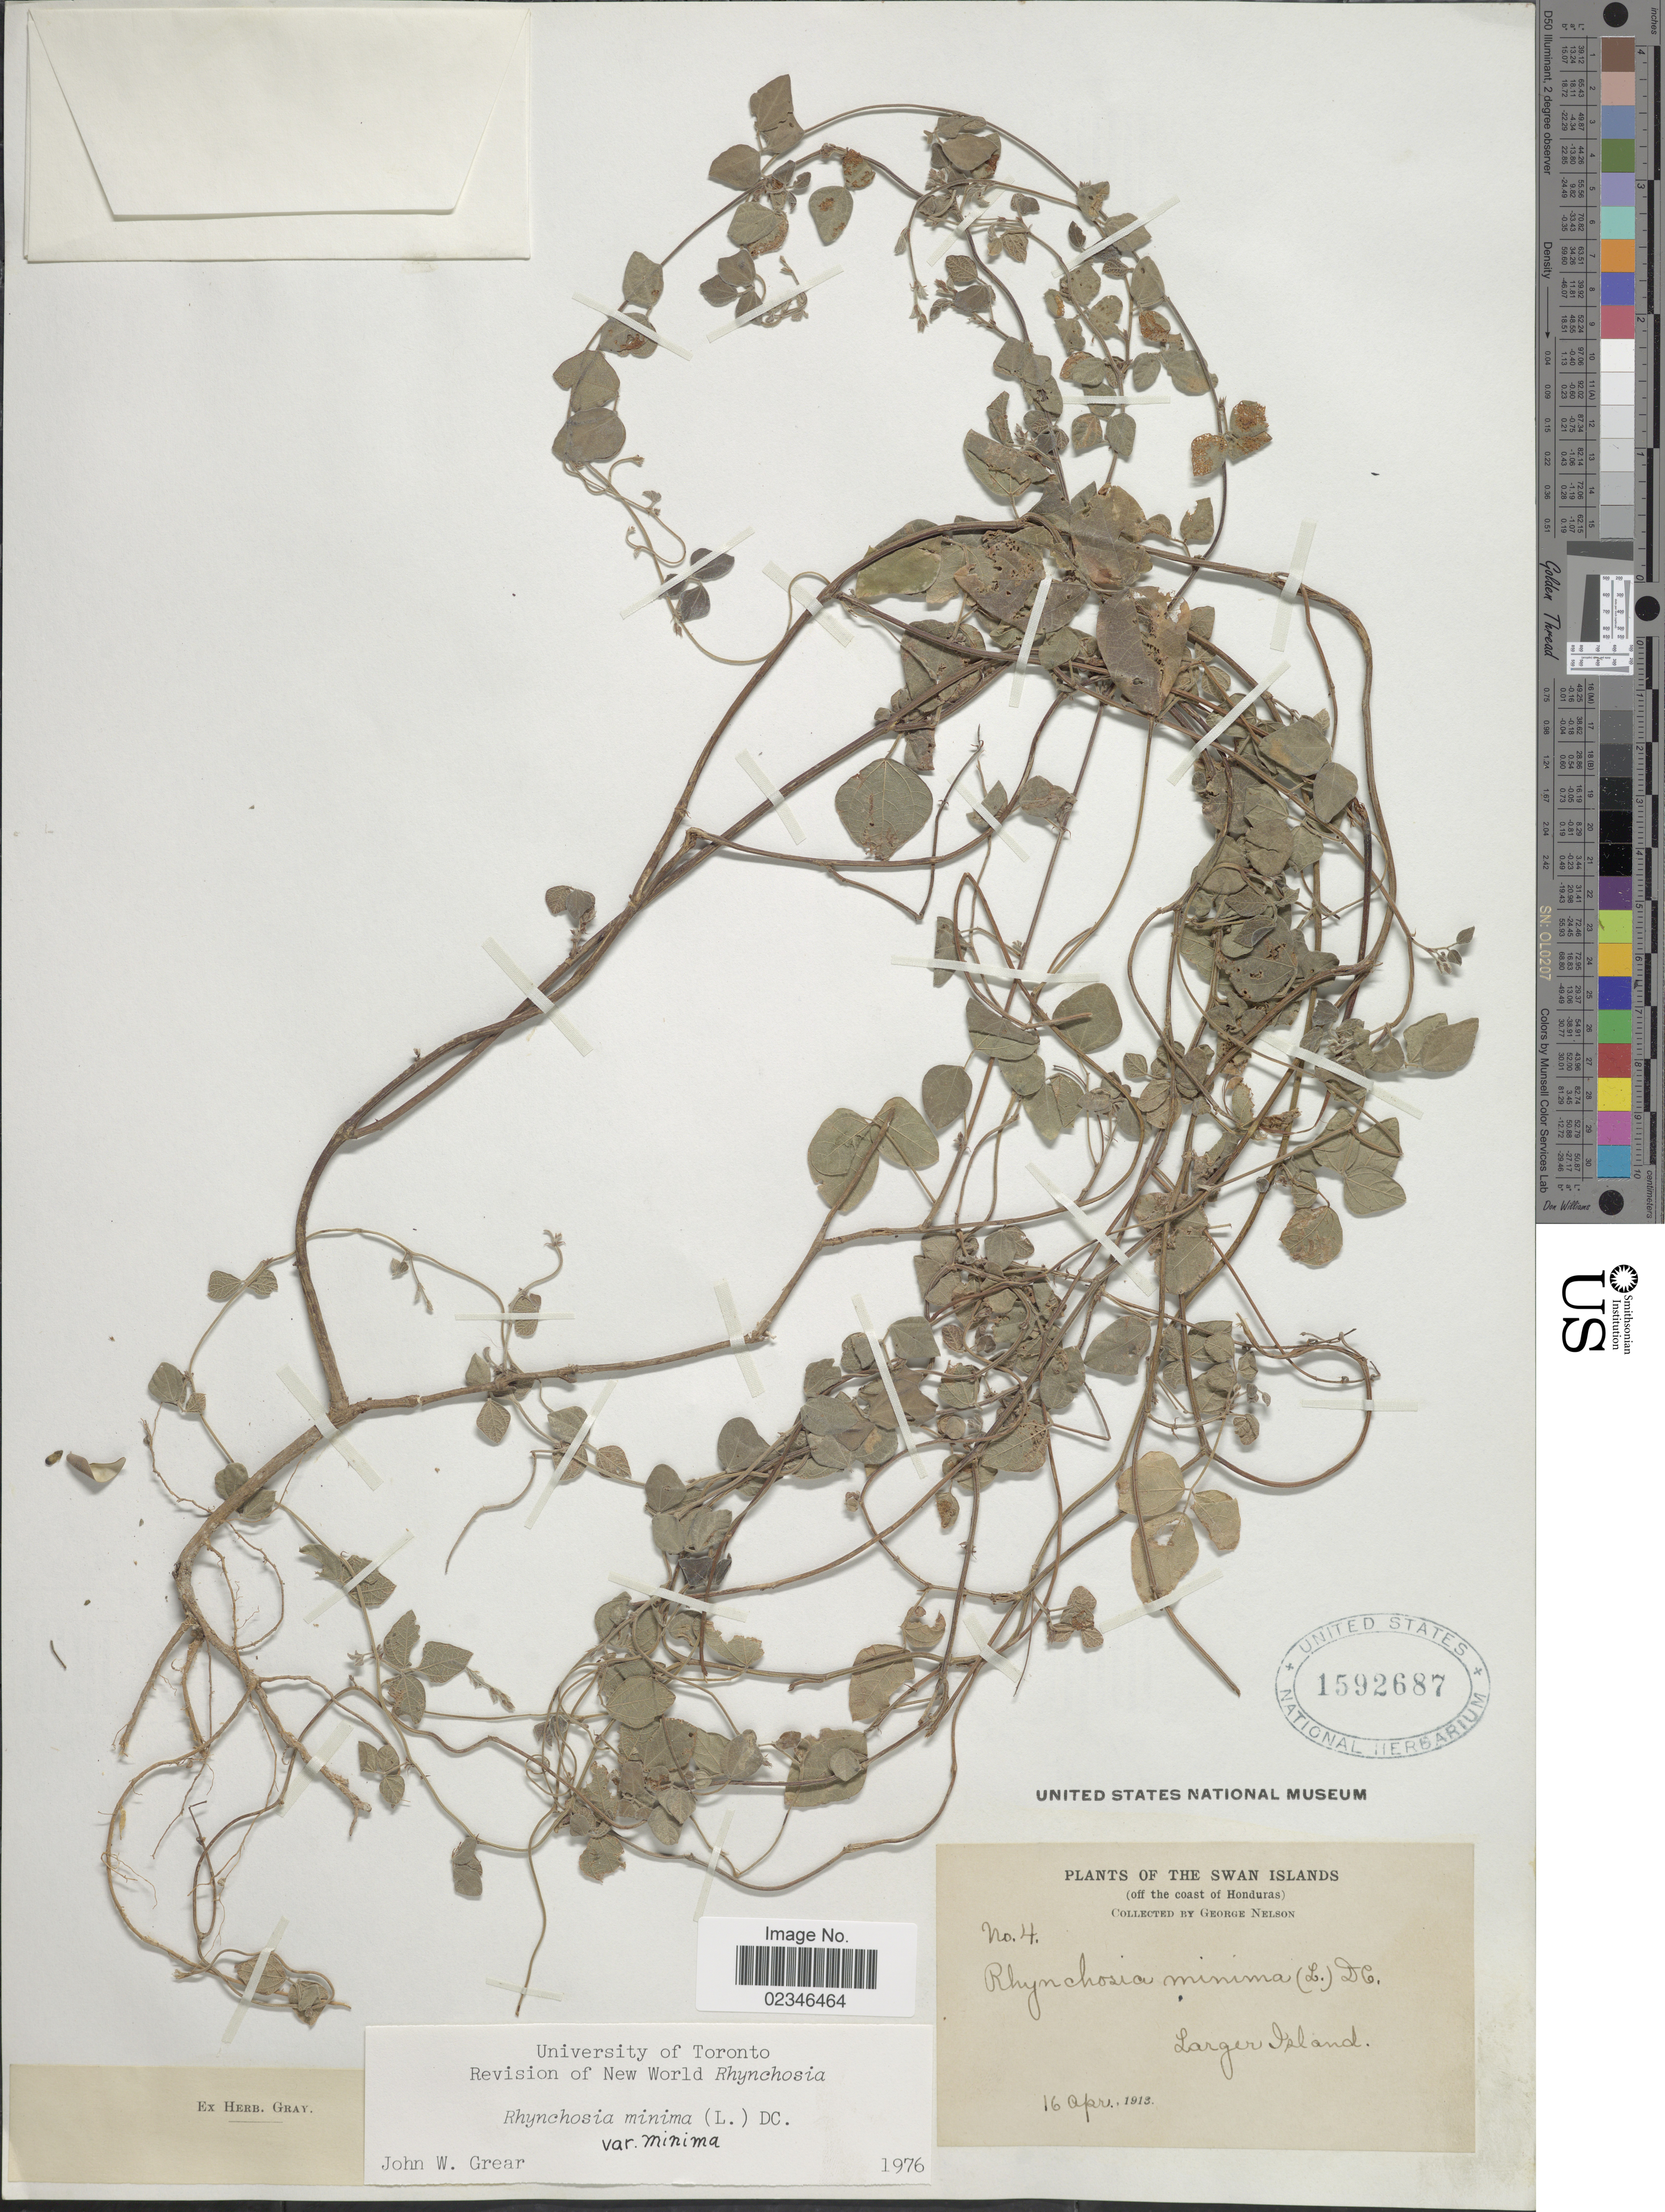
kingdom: Plantae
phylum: Tracheophyta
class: Magnoliopsida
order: Fabales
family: Fabaceae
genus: Rhynchosia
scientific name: Rhynchosia minima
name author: (L.) DC.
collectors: G. Nelson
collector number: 4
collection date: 1913-04-16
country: Honduras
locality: Swan Islands (off the coast of Honduras). Larger Island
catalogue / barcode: US 1592687